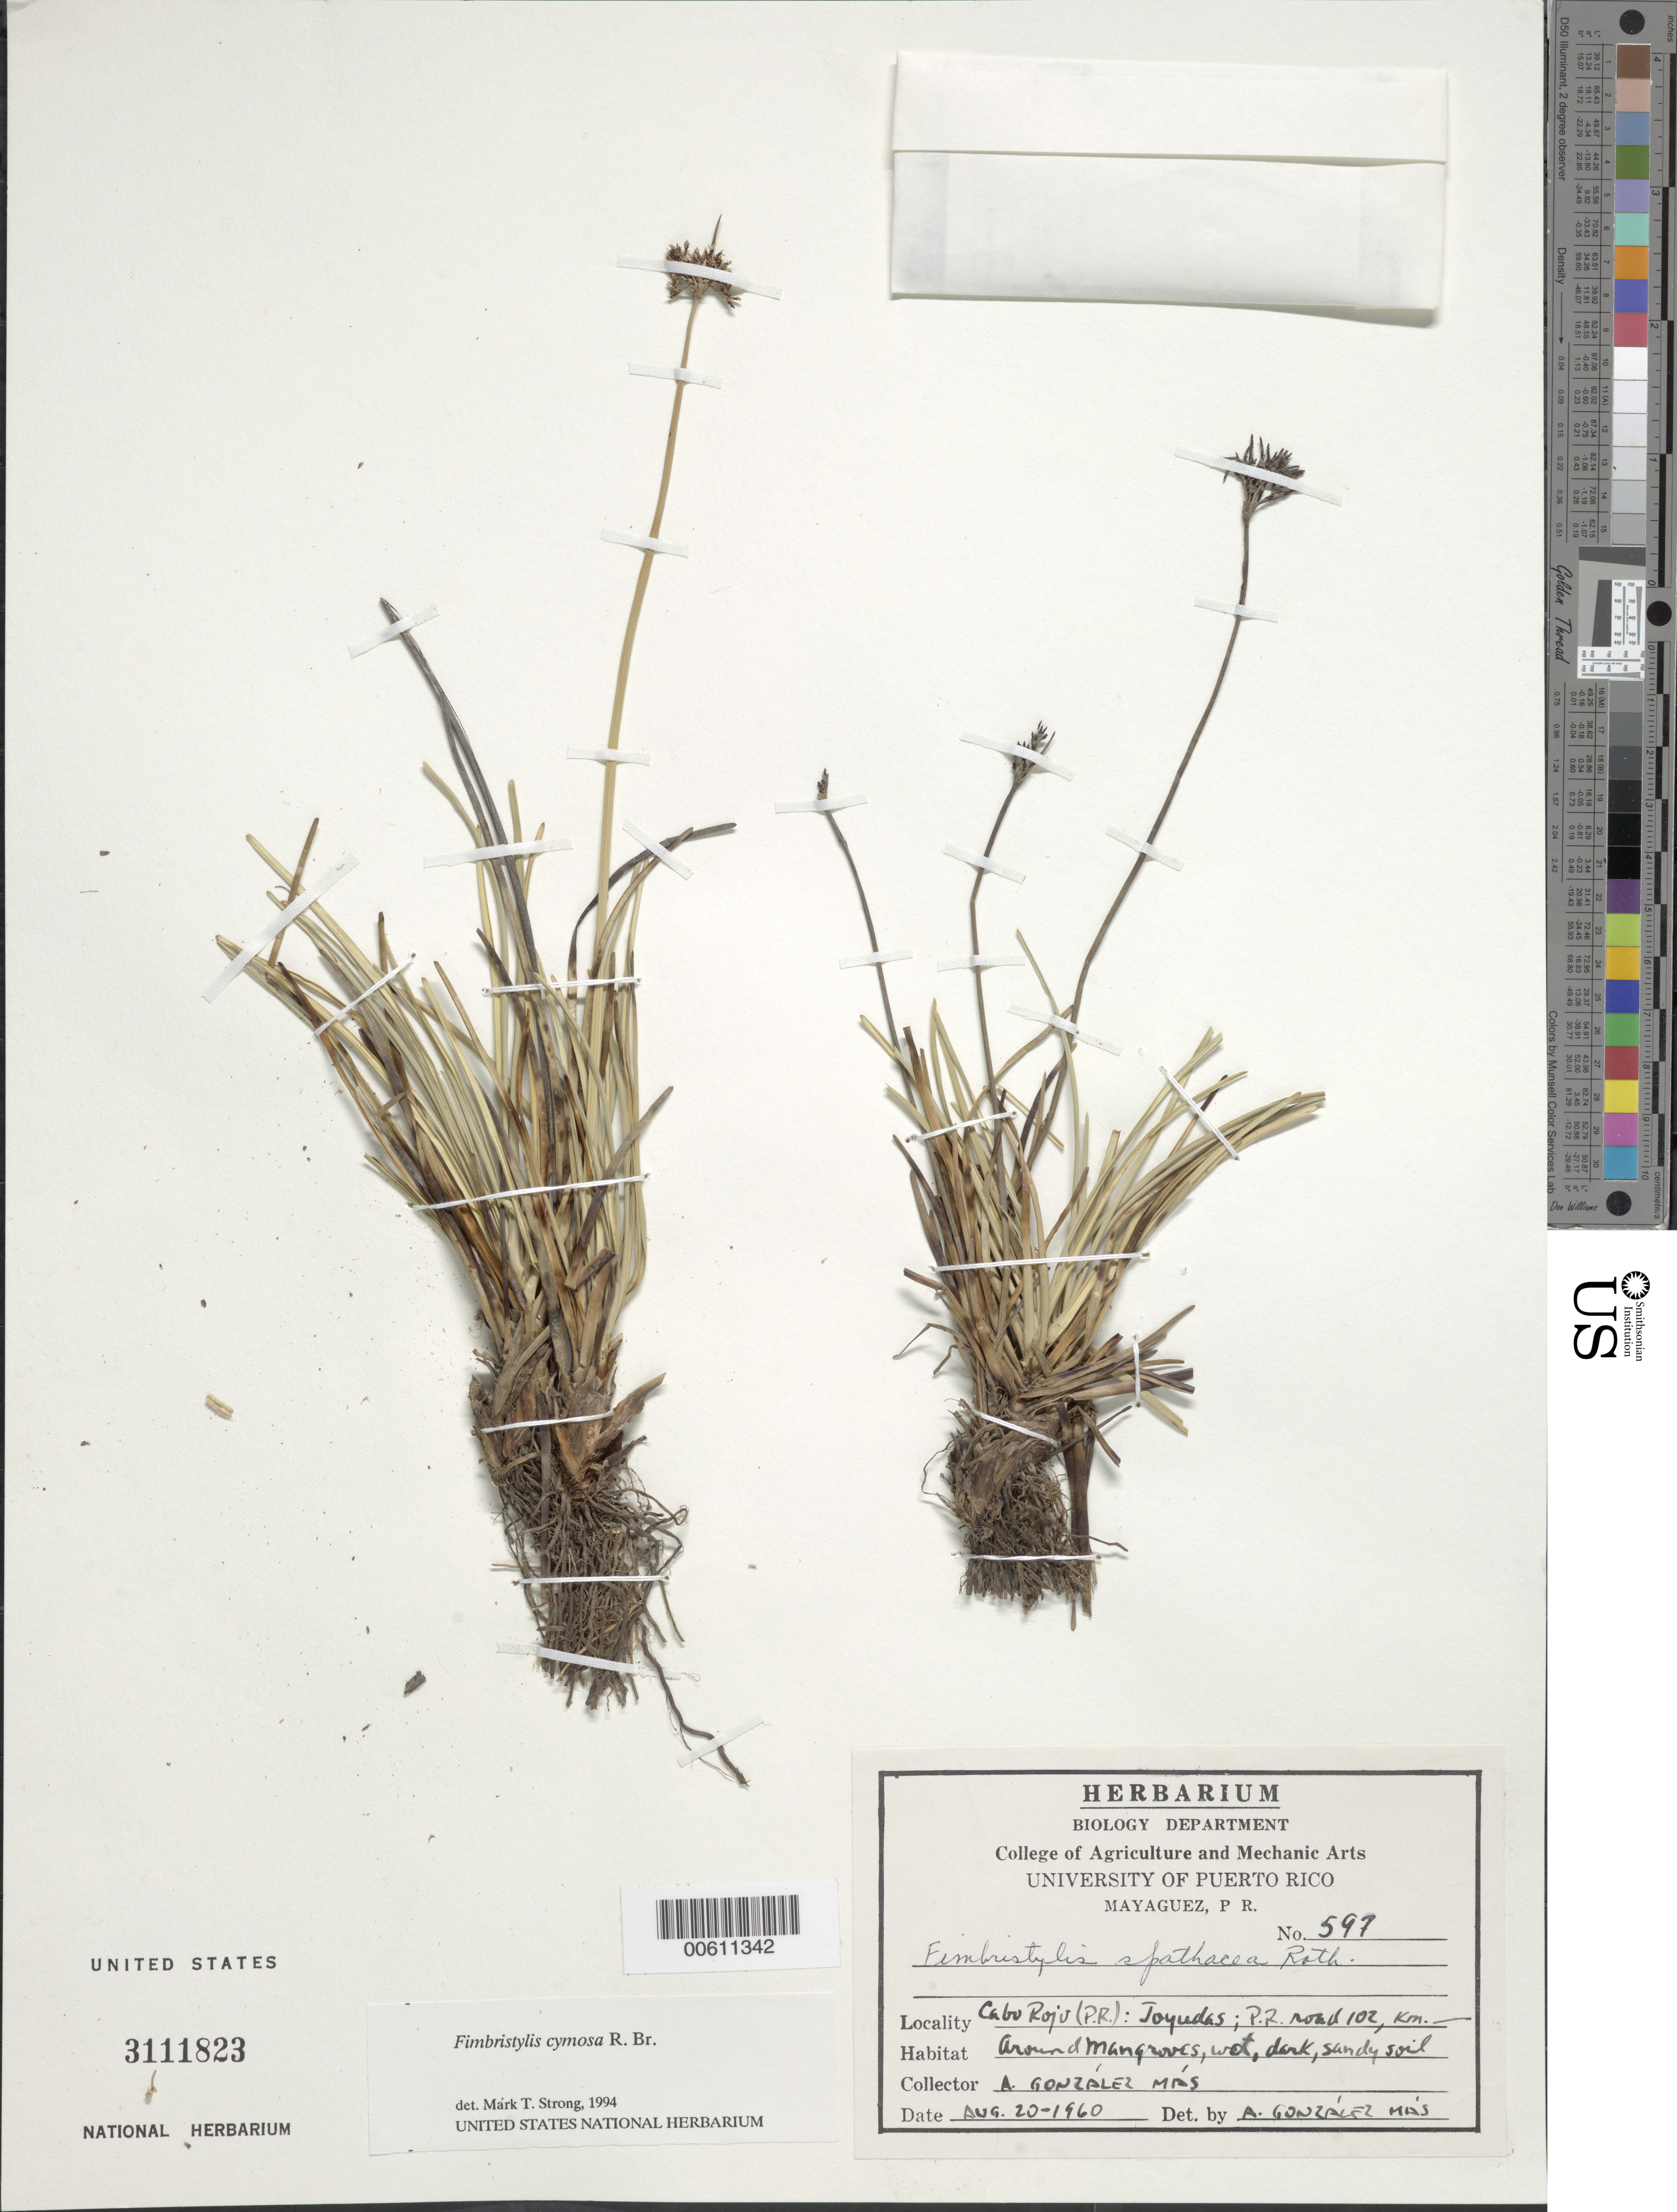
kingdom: Plantae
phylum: Tracheophyta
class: Liliopsida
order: Poales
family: Cyperaceae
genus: Fimbristylis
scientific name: Fimbristylis cymosa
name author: R. Br.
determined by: Strong, M. T., (US), Smithsonian Institution - National Museum of Natural History (UNITED STATES)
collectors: A. González Más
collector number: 597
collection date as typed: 20 Aug 1960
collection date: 1960-08-20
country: Puerto Rico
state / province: Cabo Rojo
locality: Cabo Rojo: Joyudas, P.R. Rd. 102, km ?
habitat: Around mangroves, wet dark sandy soil.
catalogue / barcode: US 3111823